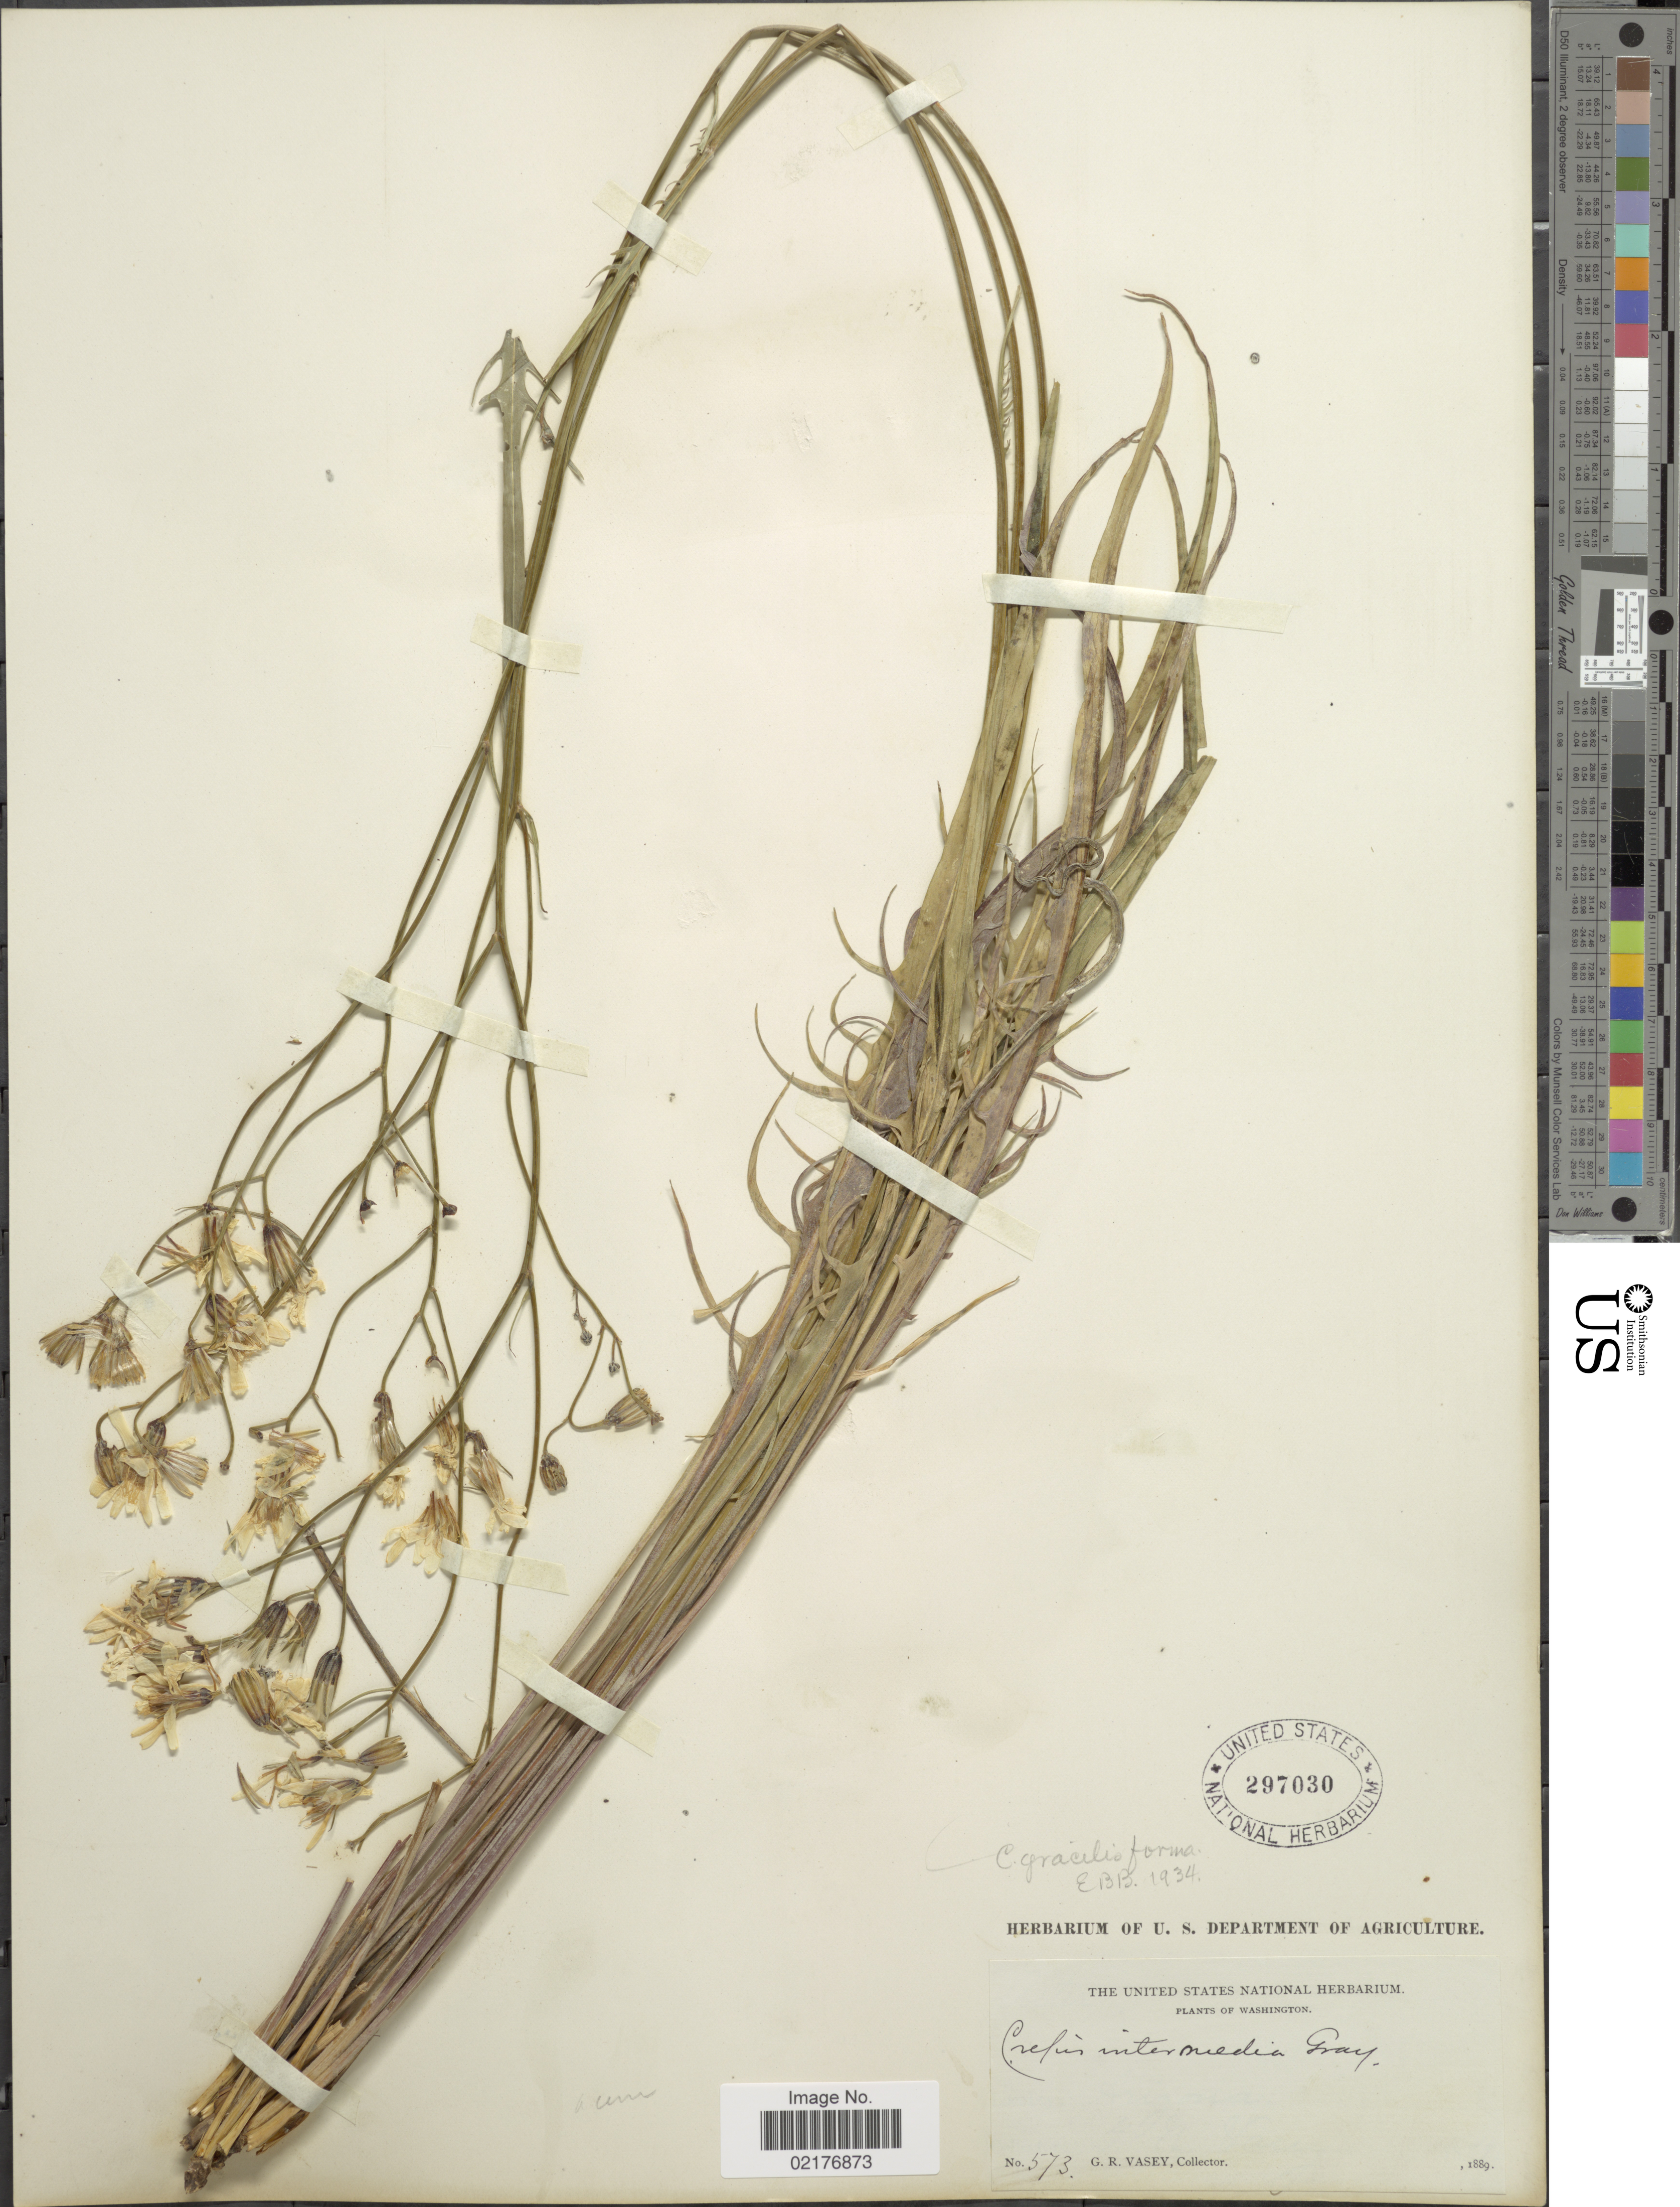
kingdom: Plantae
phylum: Tracheophyta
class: Magnoliopsida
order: Asterales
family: Asteraceae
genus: Crepis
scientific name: Crepis atribarba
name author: A. Heller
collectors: G. R. Vasey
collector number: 573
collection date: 1889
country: United States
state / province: Washington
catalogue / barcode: US 297030